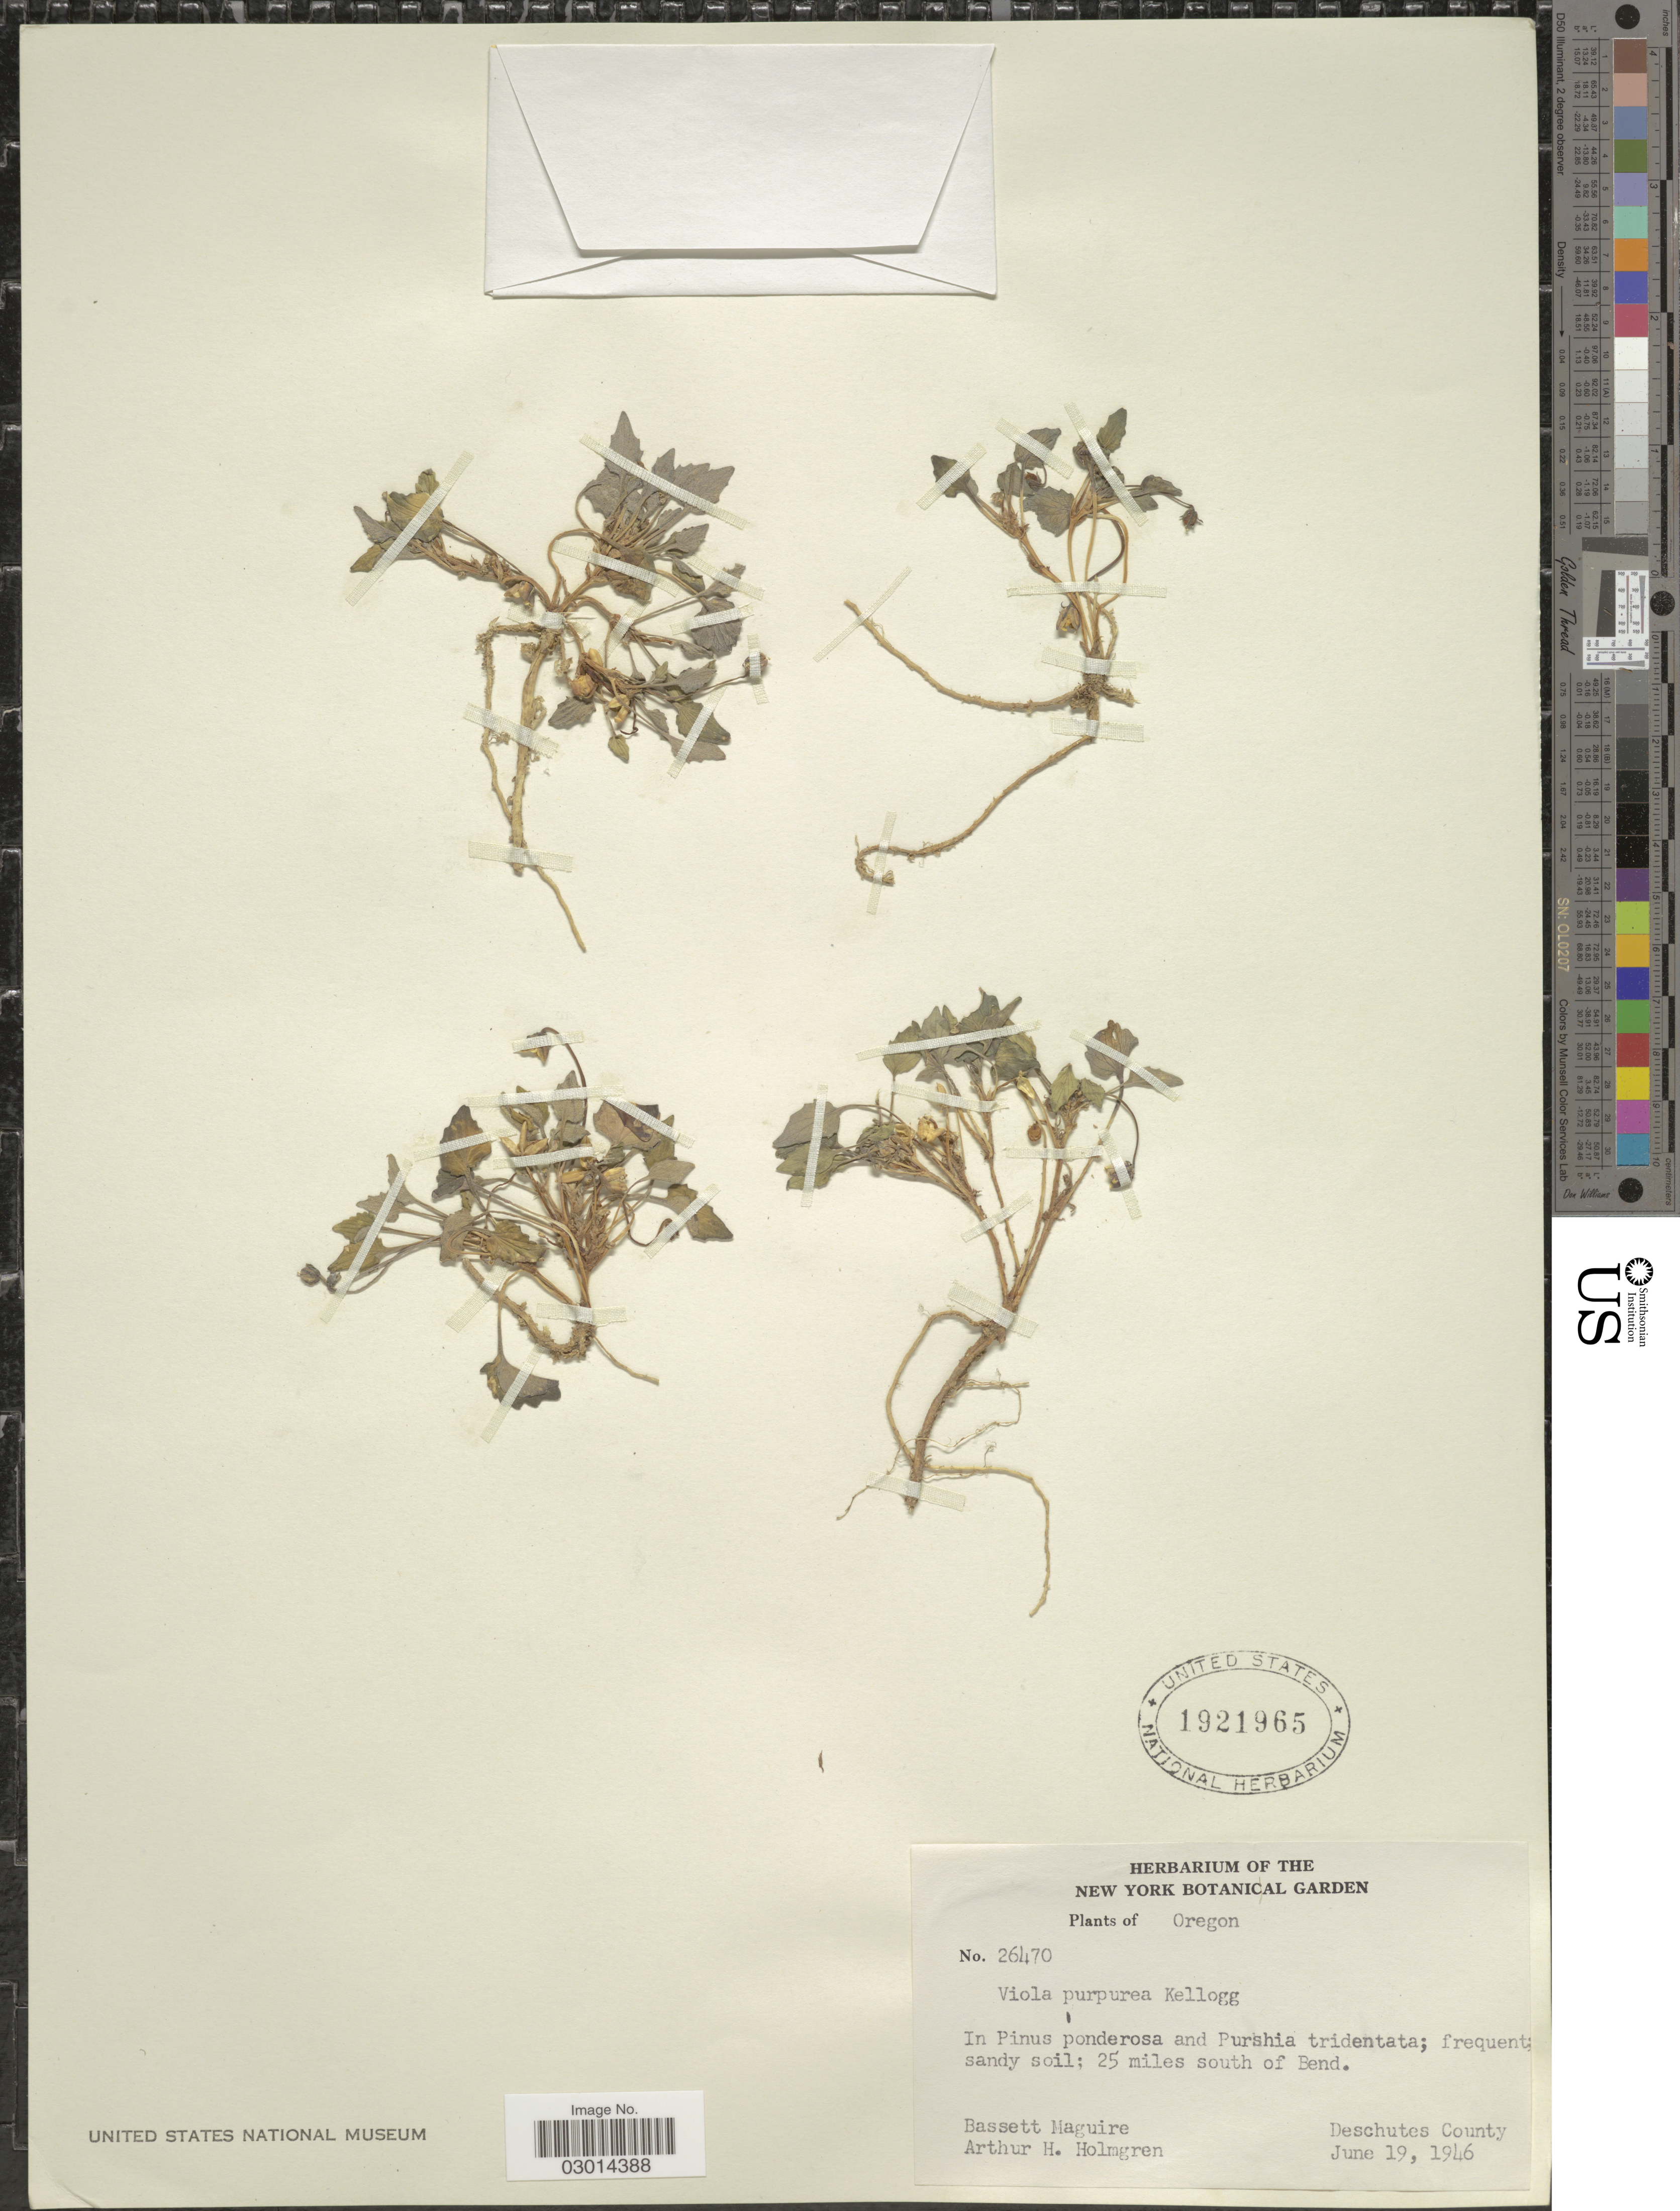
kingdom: Plantae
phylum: Tracheophyta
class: Magnoliopsida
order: Malpighiales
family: Violaceae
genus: Viola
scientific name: Viola purpurea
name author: Kellogg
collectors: B. Maguire & A. H. Holmgren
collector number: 26470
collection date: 1946-06-19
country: United States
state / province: Oregon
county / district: Deschutes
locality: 25 miles south of Bend, Deschutes County.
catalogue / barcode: US 1921965